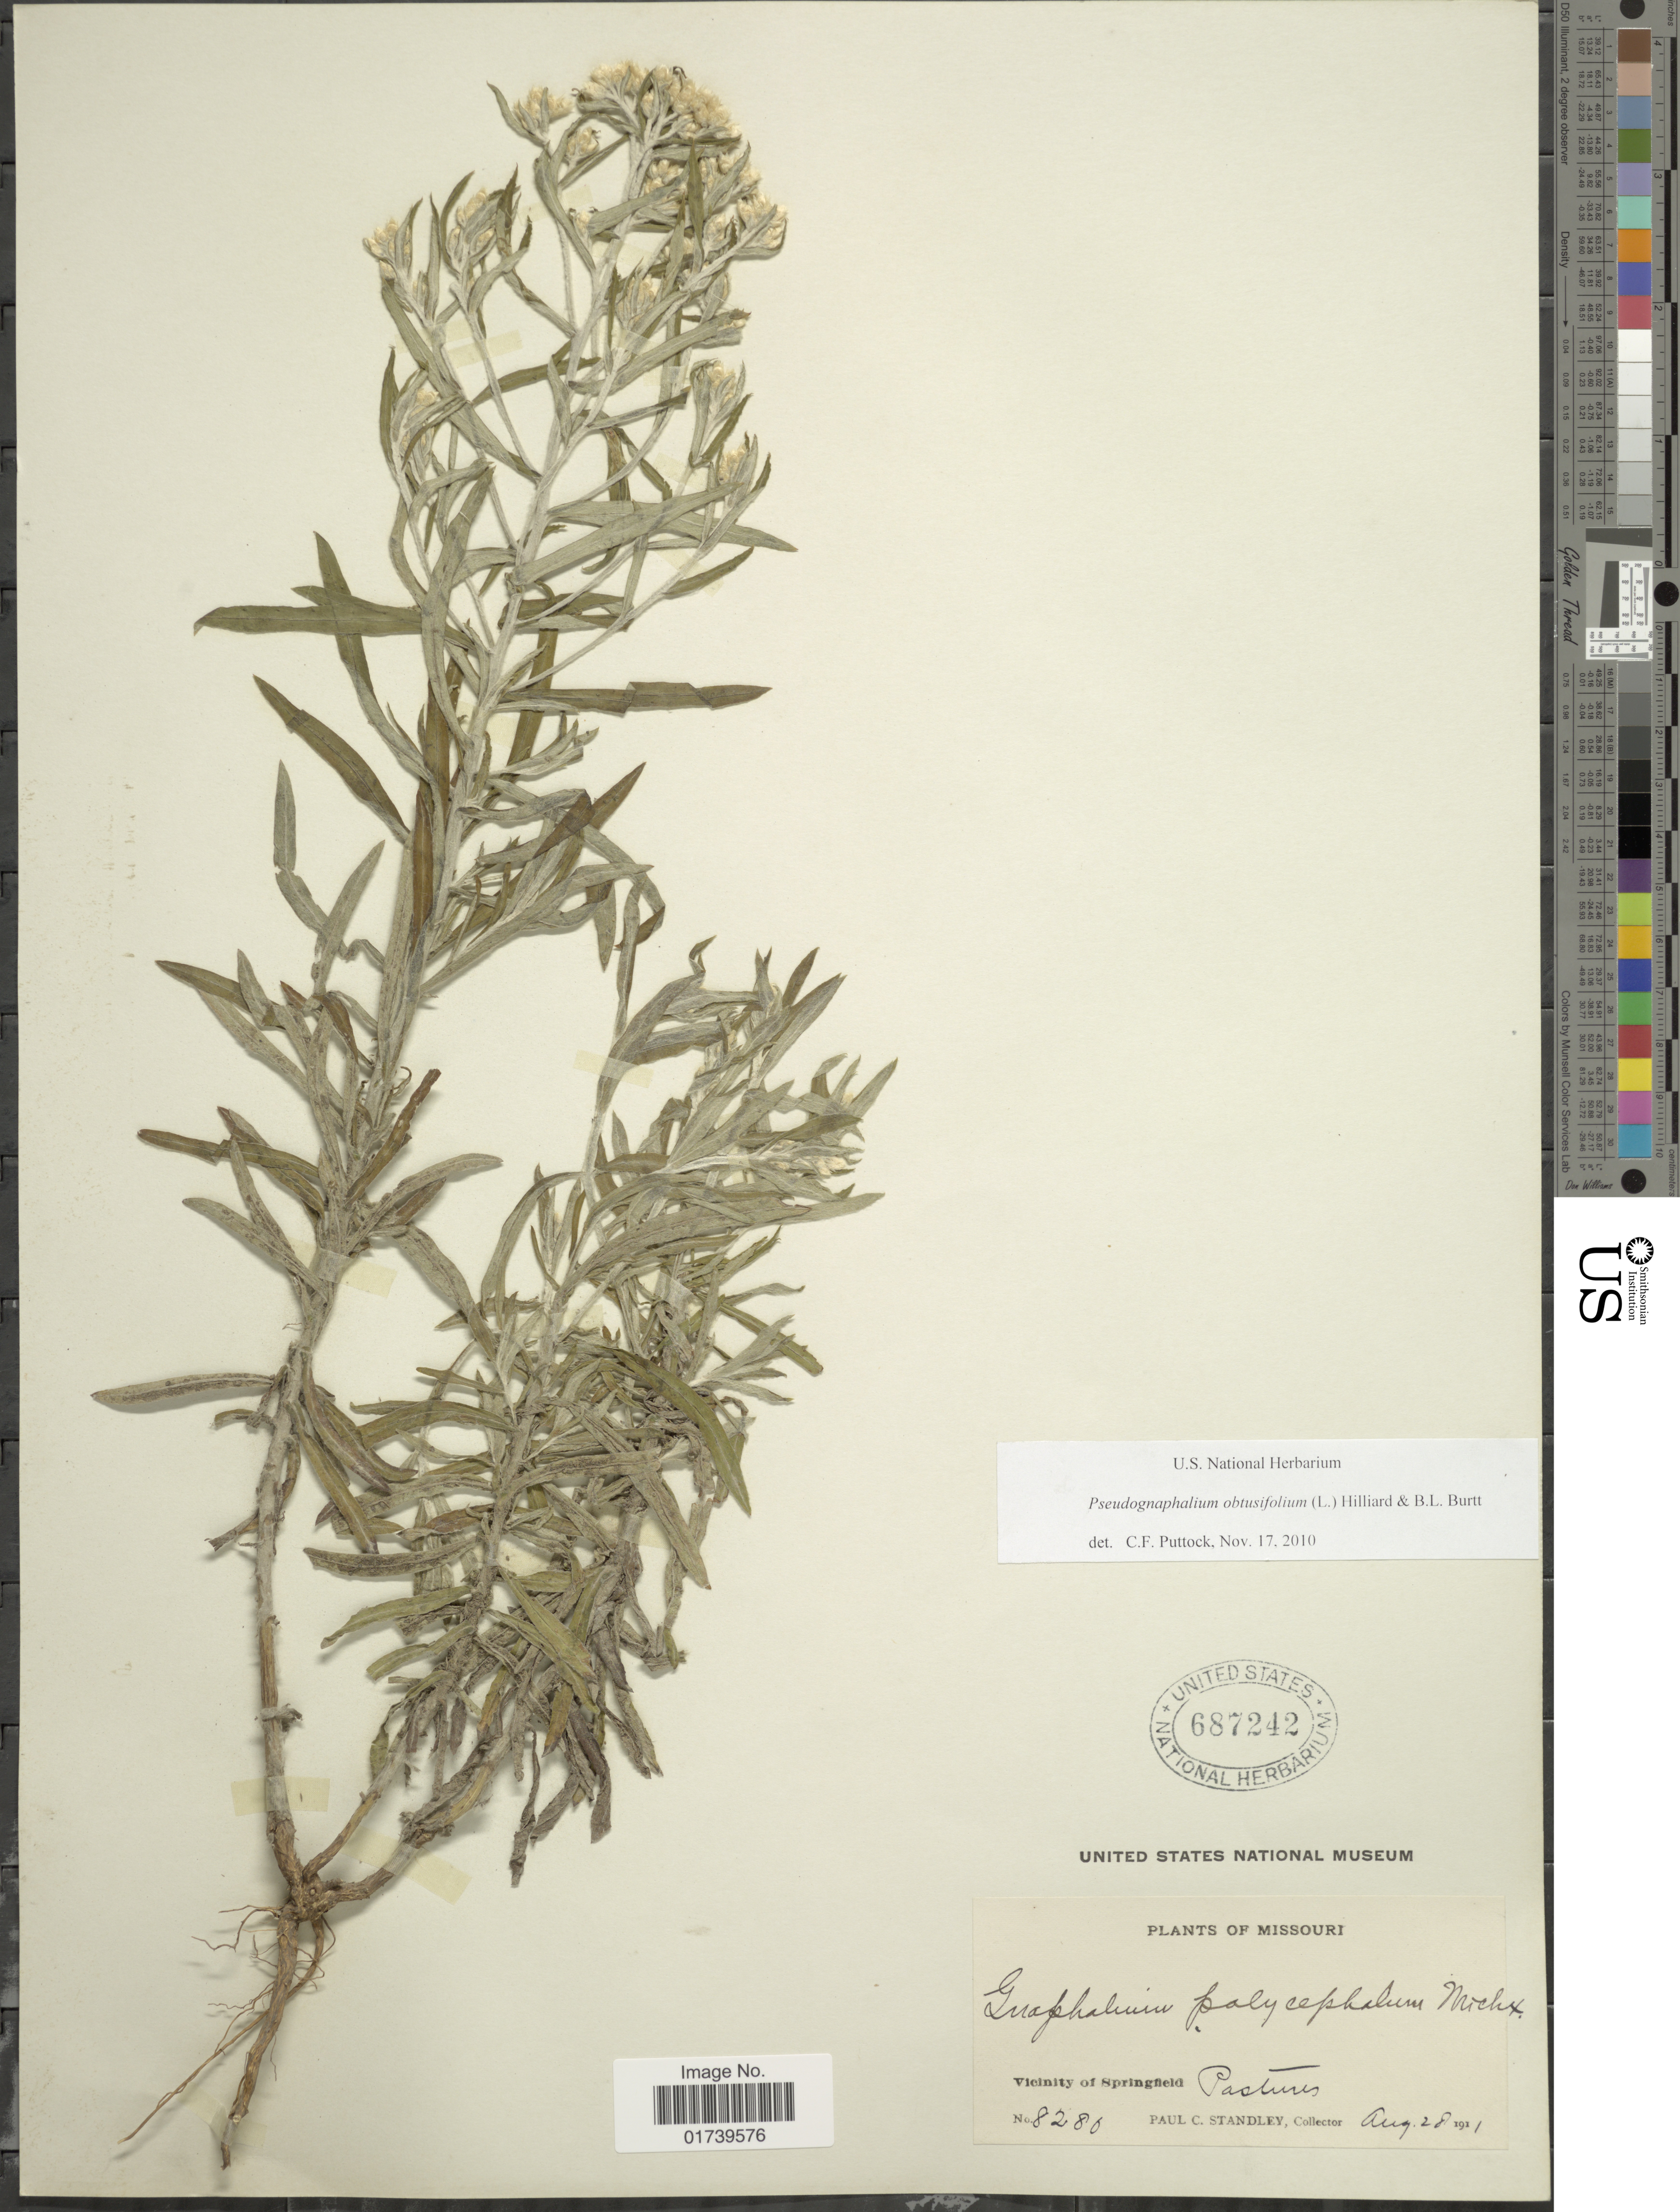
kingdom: Plantae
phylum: Tracheophyta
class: Magnoliopsida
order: Asterales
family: Asteraceae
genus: Pseudognaphalium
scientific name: Pseudognaphalium obtusifolium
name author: (L.) Hilliard & B.L. Burtt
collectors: P. C. Standley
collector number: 8280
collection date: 1911-08-28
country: United States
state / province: Missouri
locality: Vicinity of Springfield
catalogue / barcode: US 687242